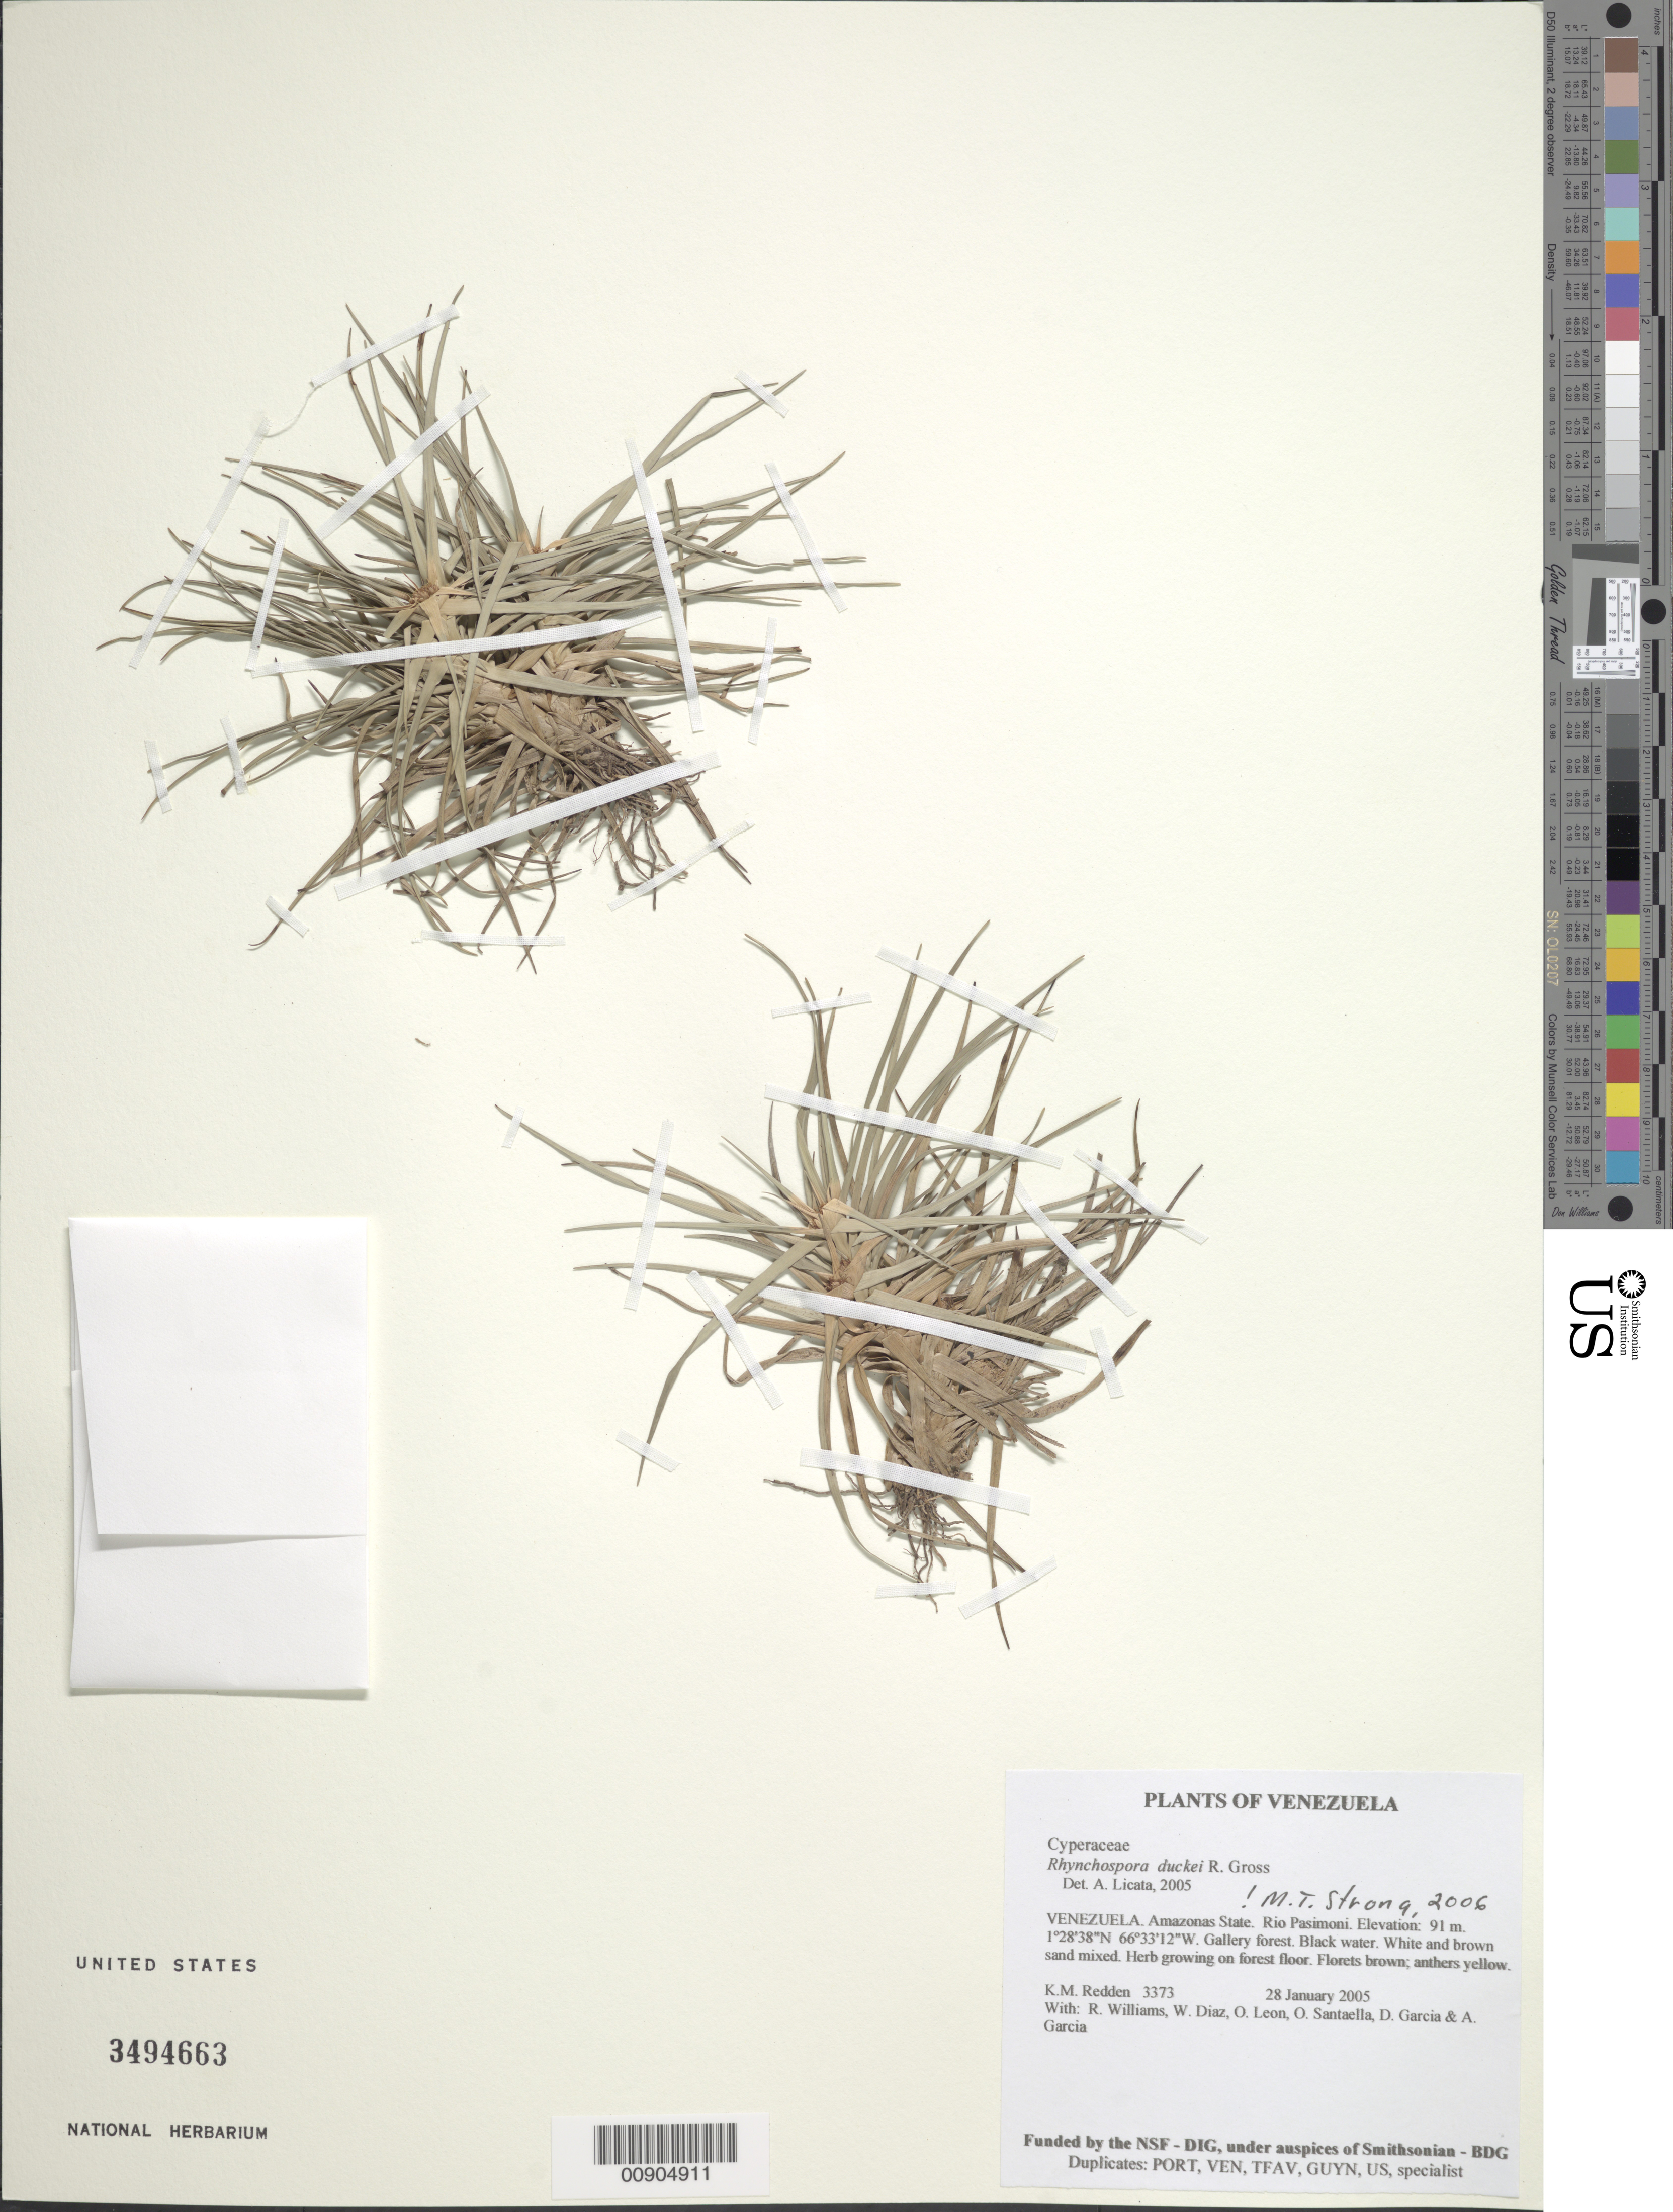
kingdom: Plantae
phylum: Tracheophyta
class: Liliopsida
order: Poales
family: Cyperaceae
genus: Rhynchospora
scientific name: Rhynchospora duckei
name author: Gross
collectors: K. M. Redden, R. Williams, W. Díaz P., O. León & et al.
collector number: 3373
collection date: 2005-01-28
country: Venezuela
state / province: Amazonas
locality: Rio Pasimoni. Gallery forest.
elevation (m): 91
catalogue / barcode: US 3494663